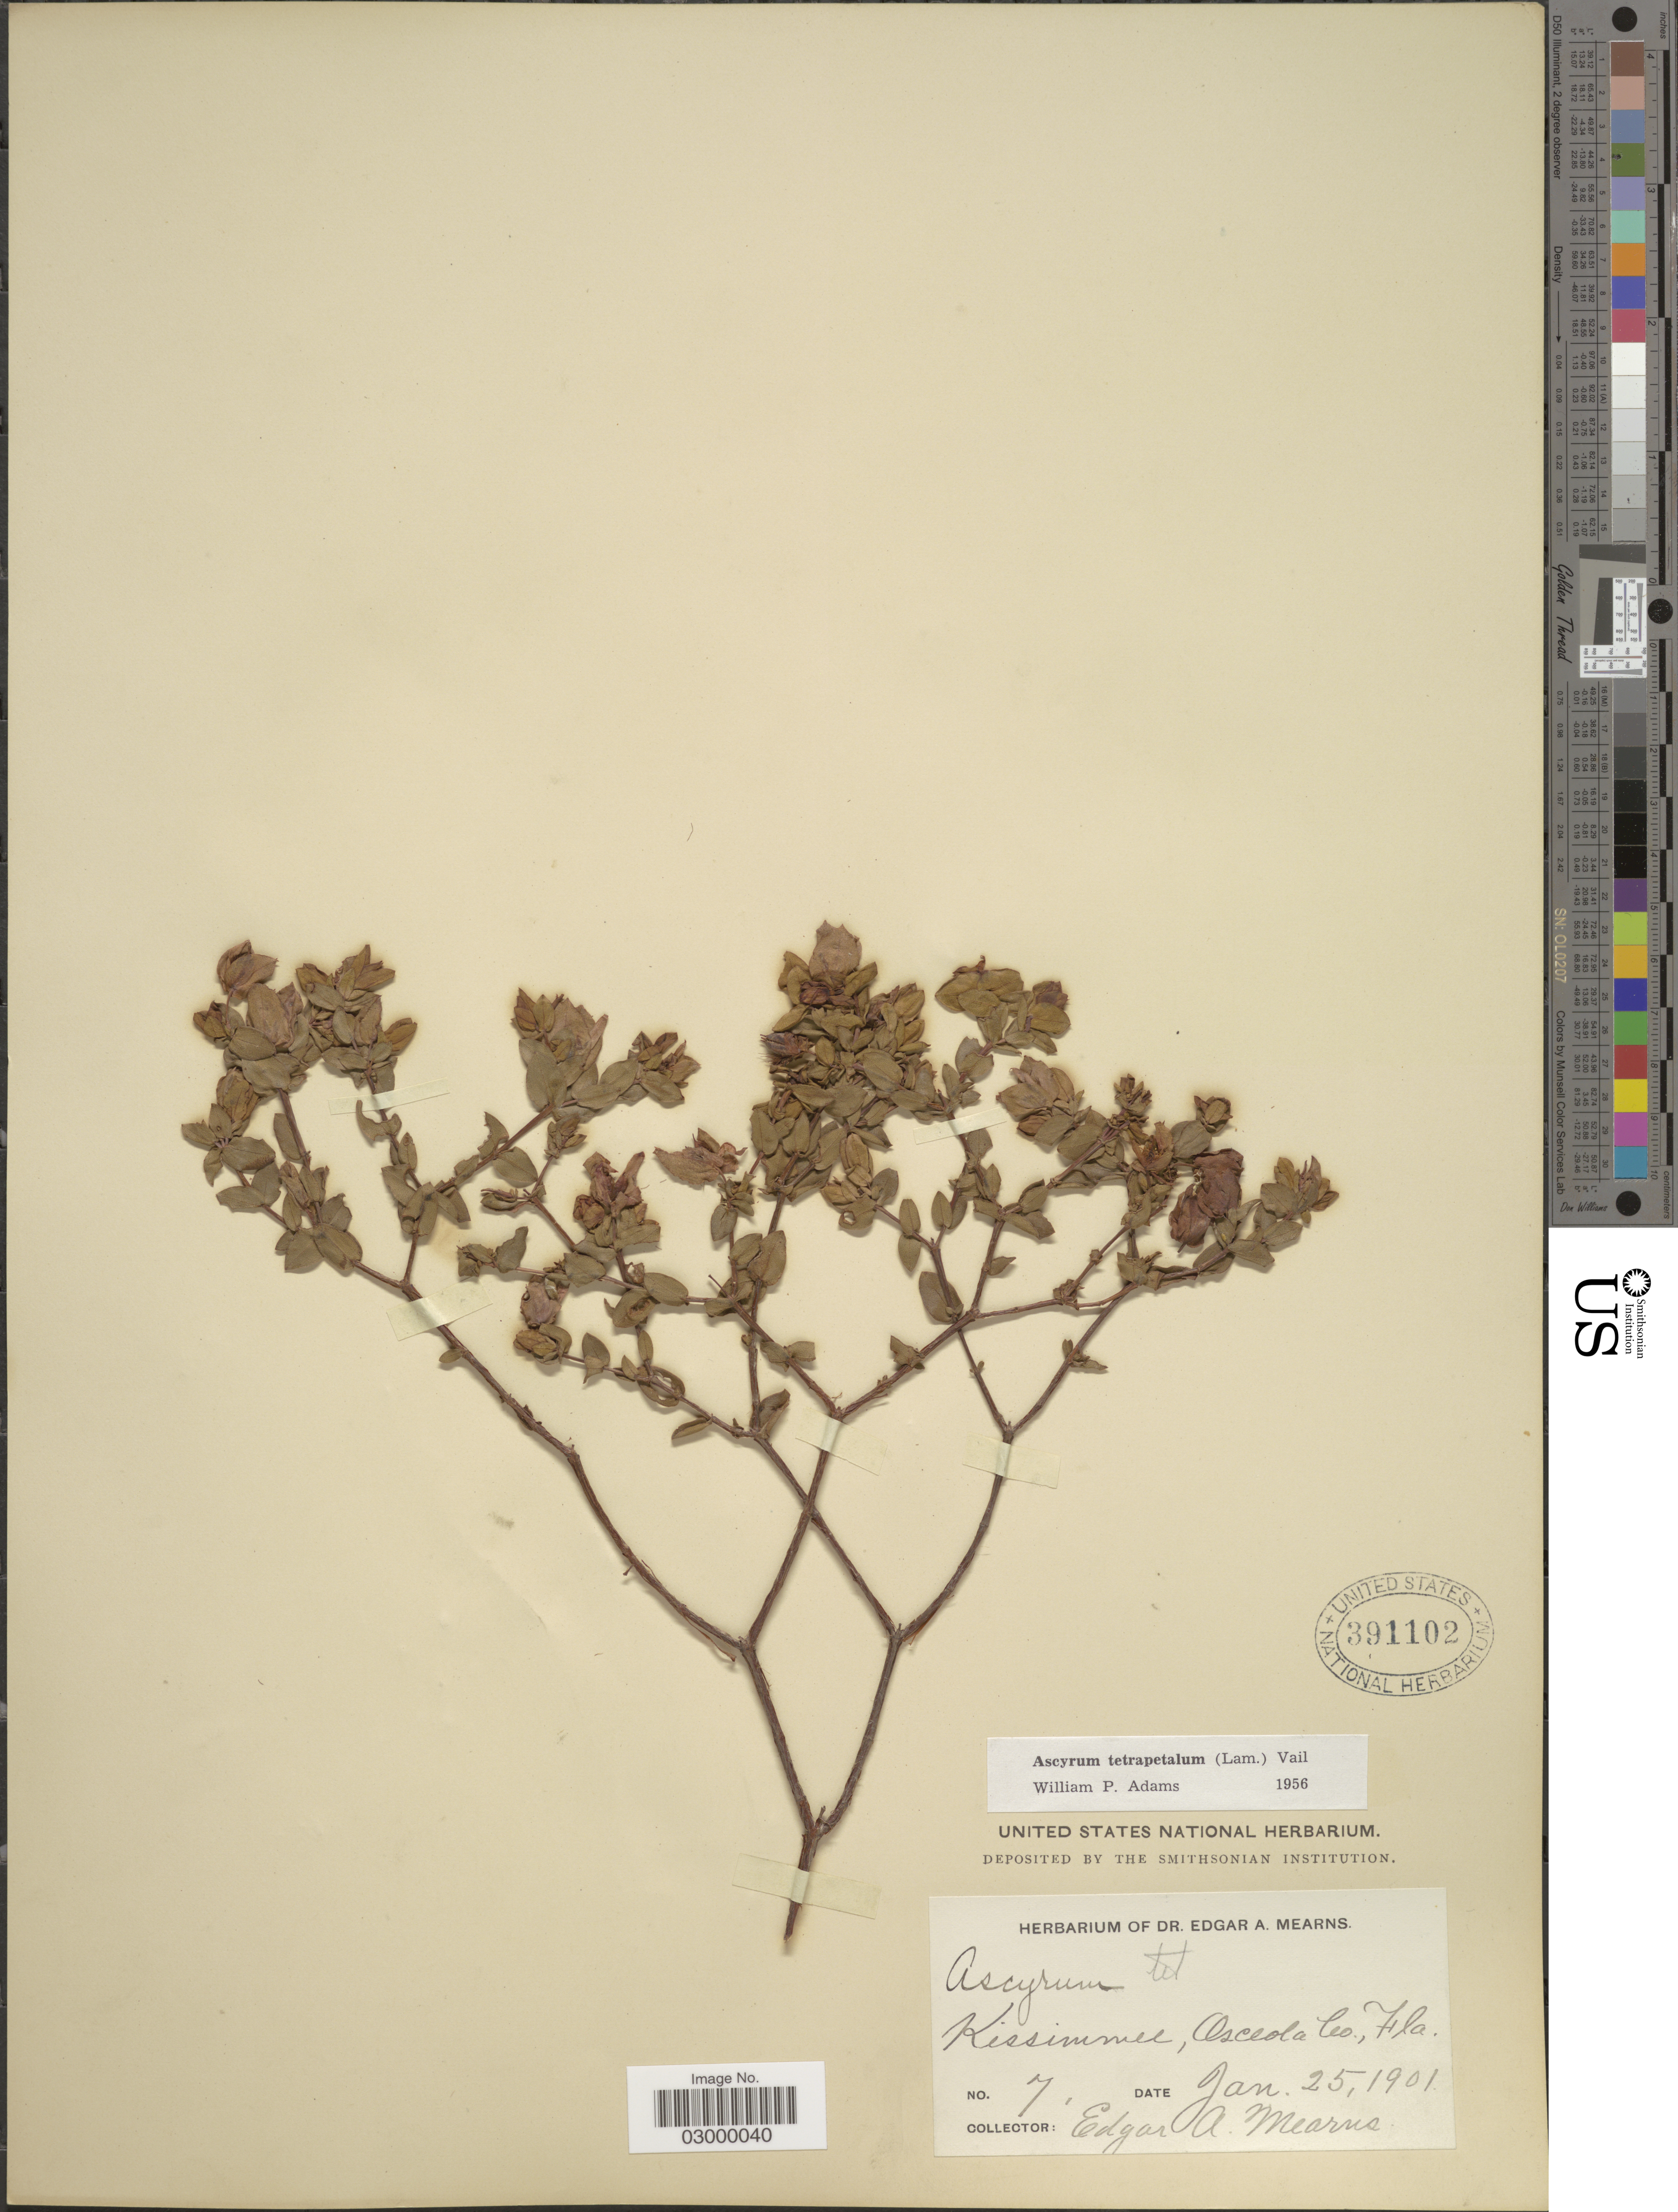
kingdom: Plantae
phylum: Tracheophyta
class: Magnoliopsida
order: Malpighiales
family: Hypericaceae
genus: Hypericum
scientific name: Hypericum tetrapetalum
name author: Lam.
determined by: Strong, Mark T., (BOT), Smithsonian Institution - National Museum of Natural History (UNITED STATES)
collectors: E. A. Mearns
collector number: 7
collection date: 1901-01-25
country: United States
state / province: Florida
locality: Kissimmee, Osceola Co.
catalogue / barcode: US 391102